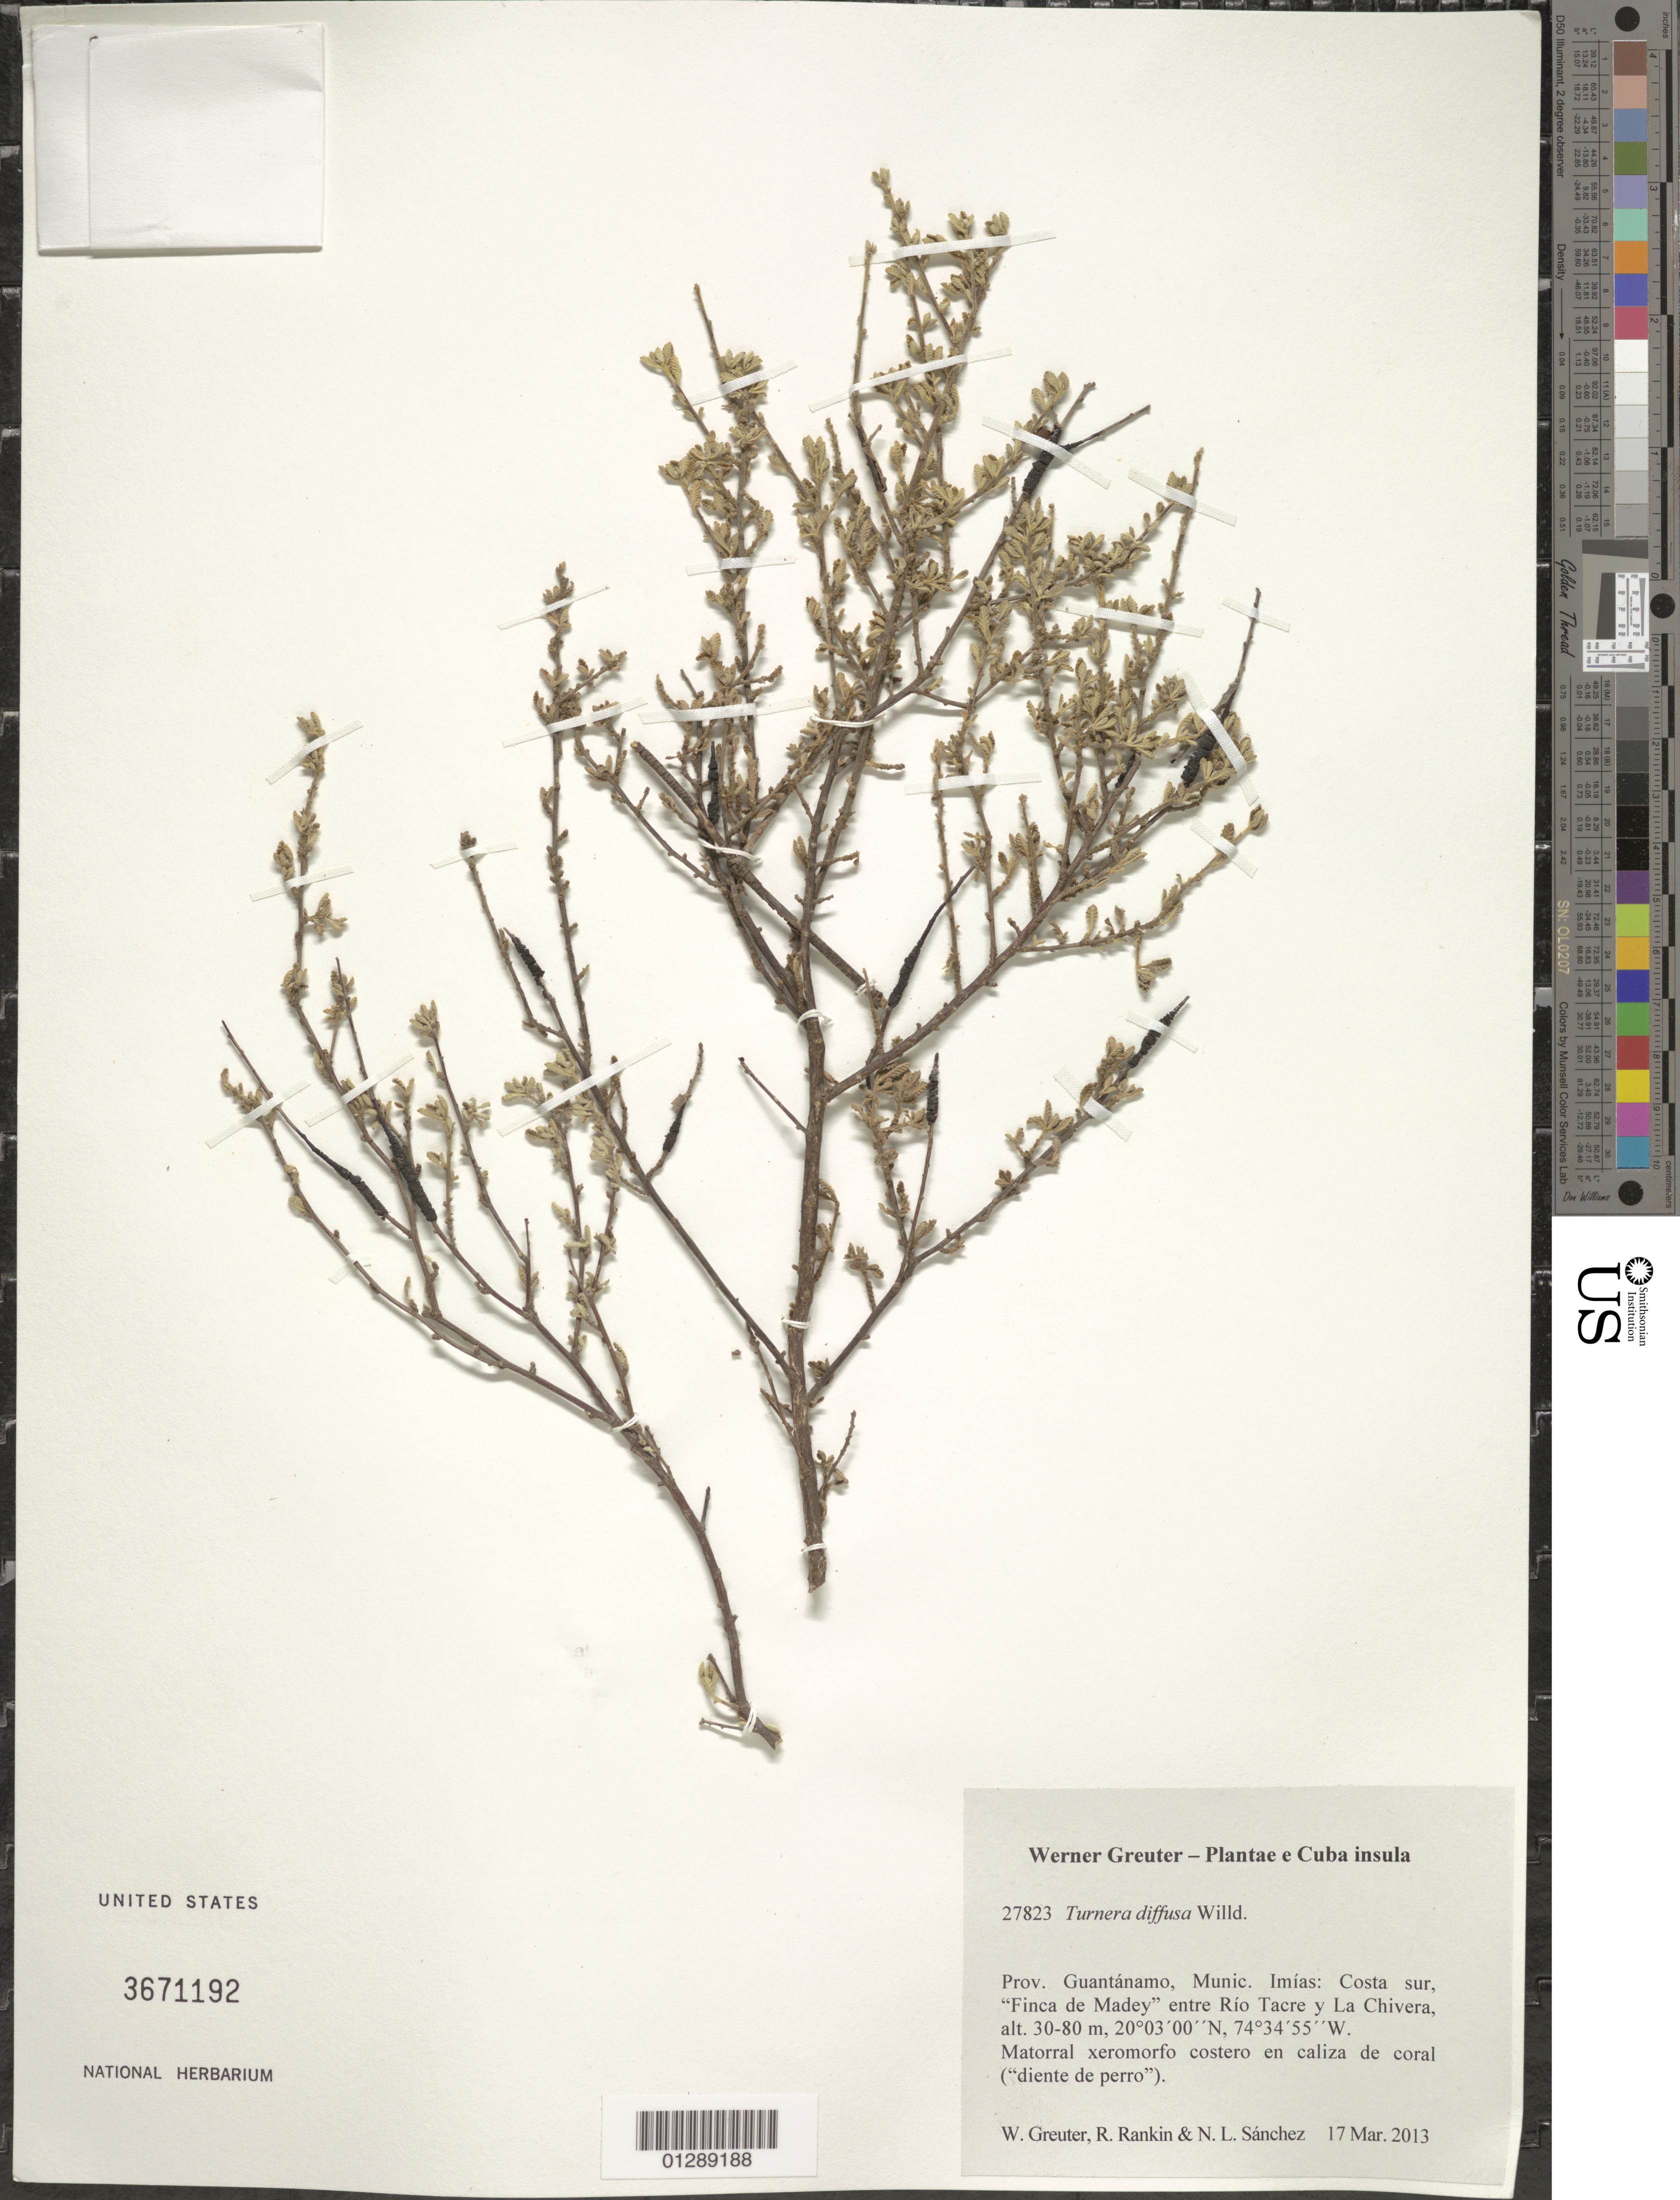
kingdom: Plantae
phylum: Tracheophyta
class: Magnoliopsida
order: Malpighiales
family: Turneraceae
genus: Turnera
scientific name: Turnera diffusa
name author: Willd. ex Schult.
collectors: W. R. Greuter, R. Rankin Rodriguez & N. Sanchez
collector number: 27823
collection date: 2013-03-17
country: Cuba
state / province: Guantanamo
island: Cuba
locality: Munic. Imías: Costa sur "Finca de Madey" entre Río Tacre y La Chivera.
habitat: Matorral xeromorfo costero en caliza de coral ("diente de perro").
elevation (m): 30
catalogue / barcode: US 3671192